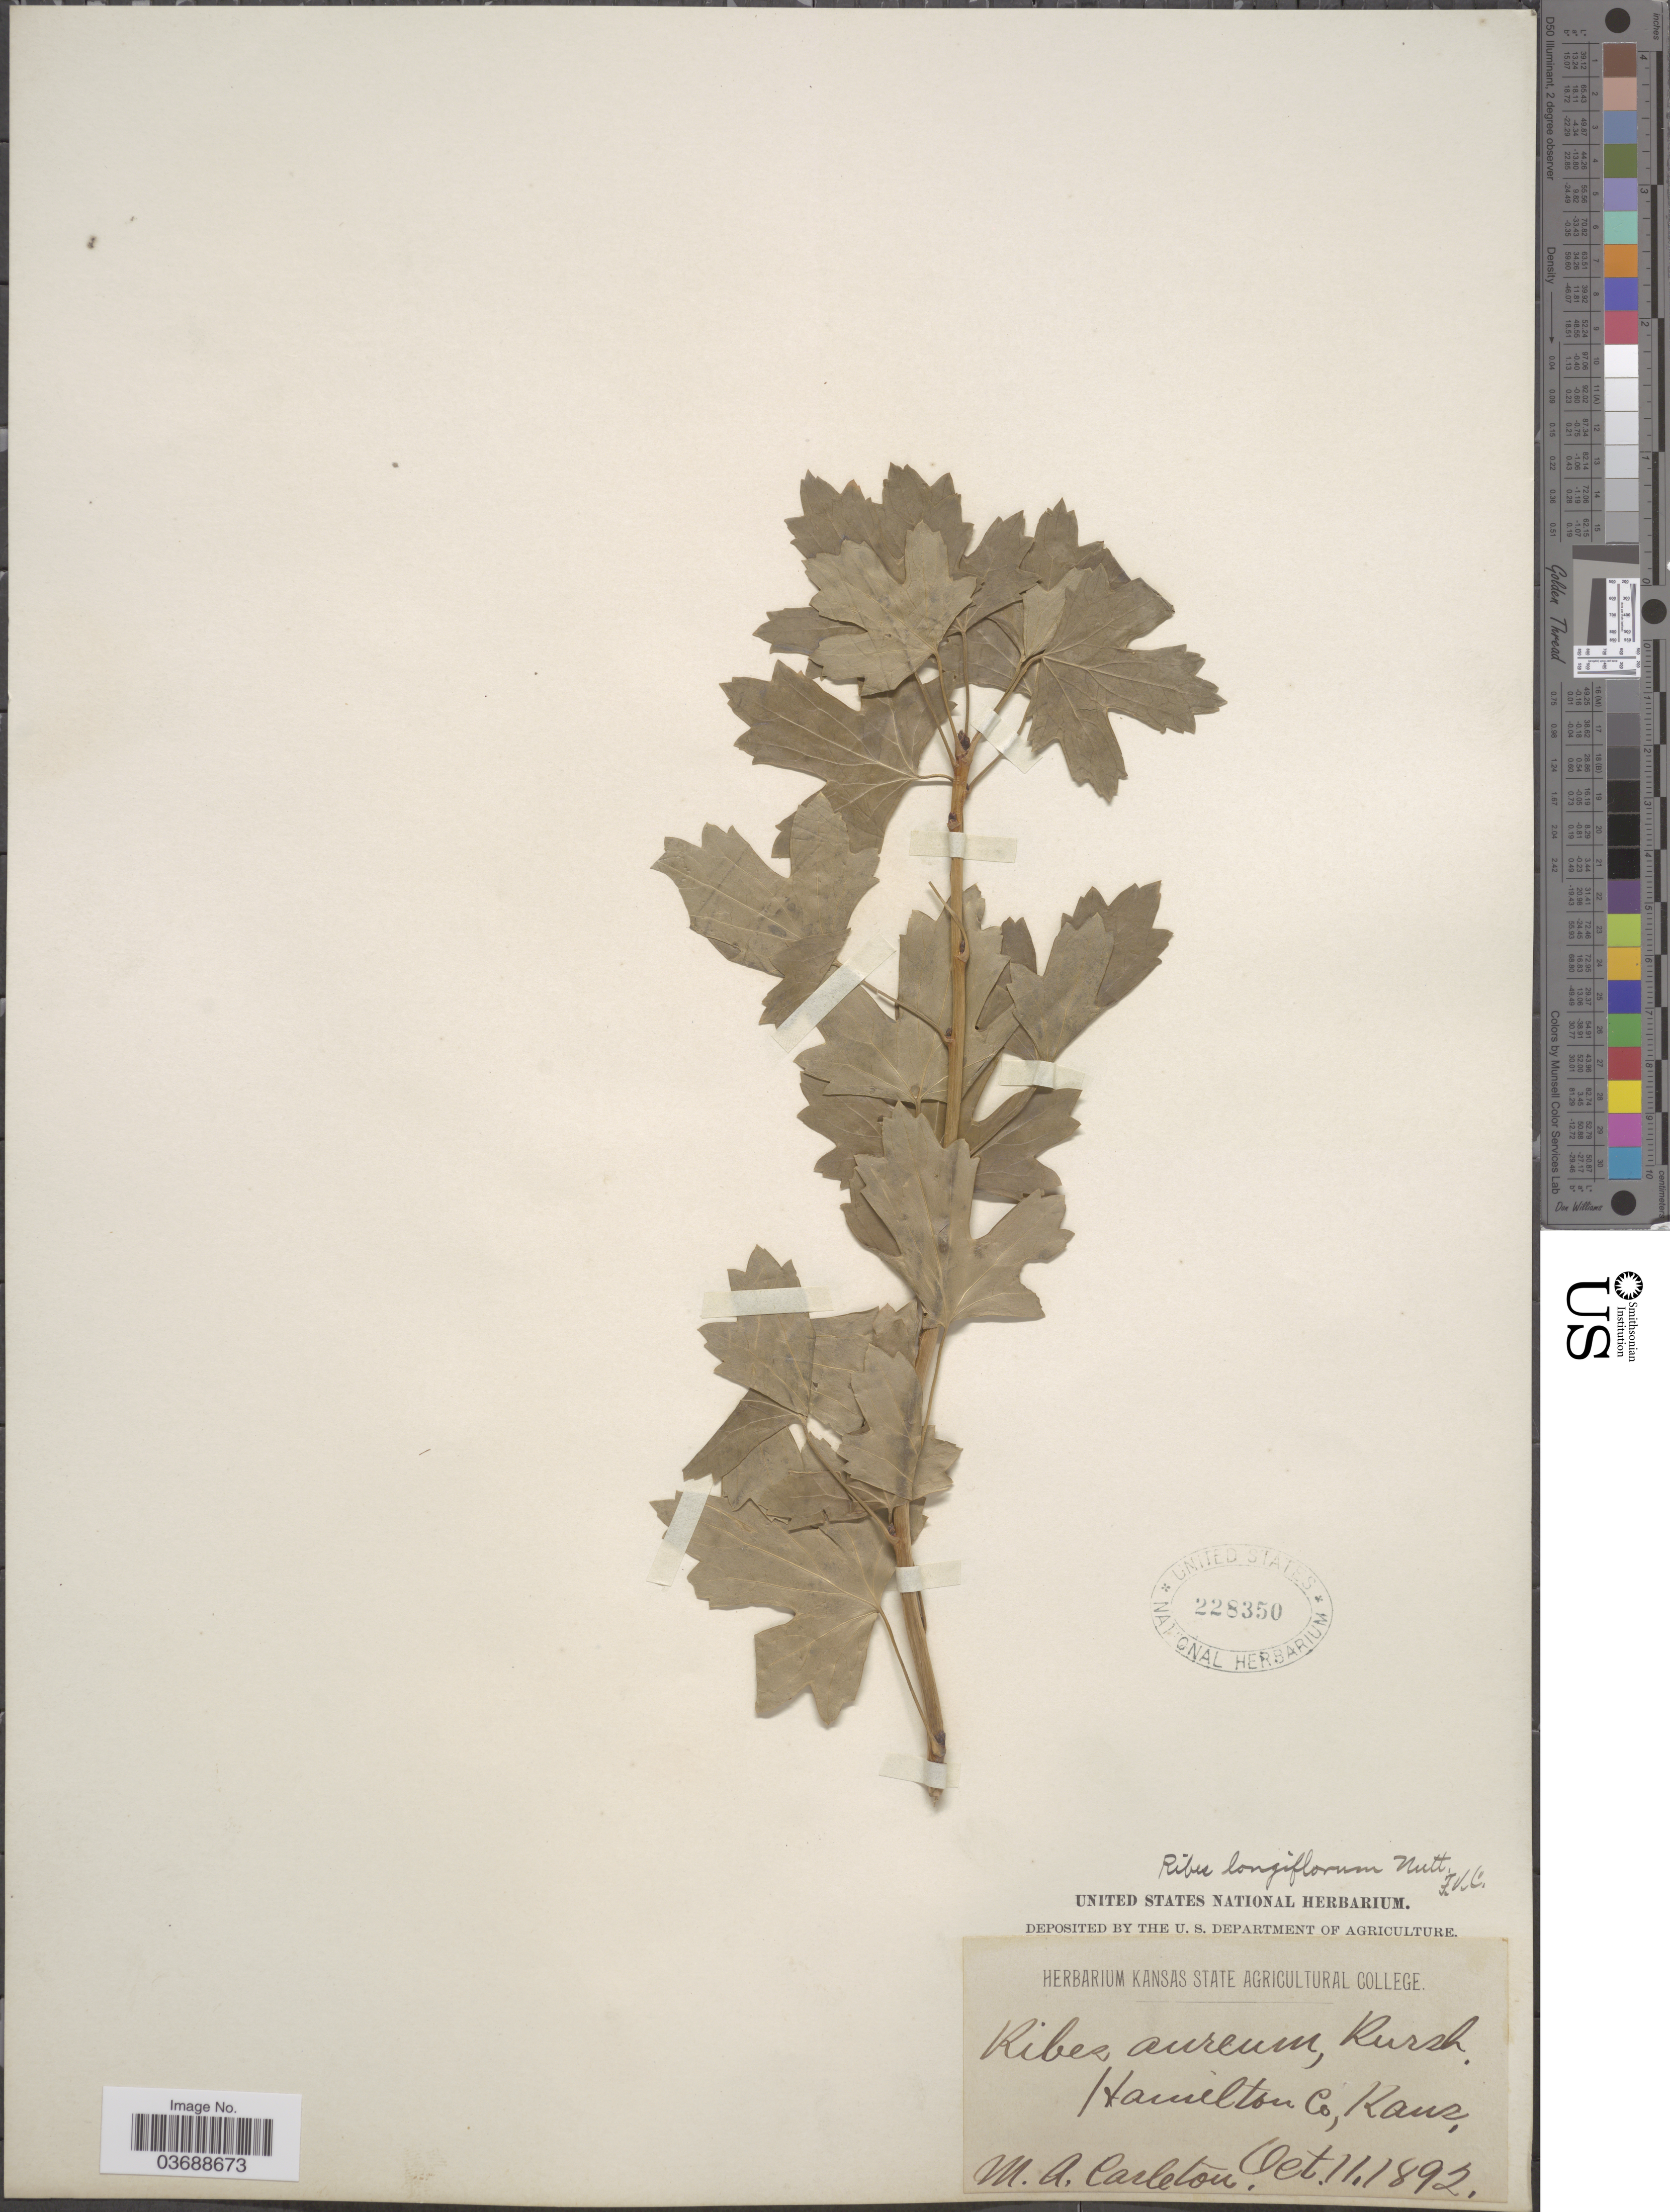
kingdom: Plantae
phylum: Tracheophyta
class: Magnoliopsida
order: Saxifragales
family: Grossulariaceae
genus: Ribes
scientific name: Ribes odoratum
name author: H.L. Wendl.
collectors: M. A. Carleton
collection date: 1892-10-11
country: United States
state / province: Kansas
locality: Hamilton Co.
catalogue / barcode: US 228350